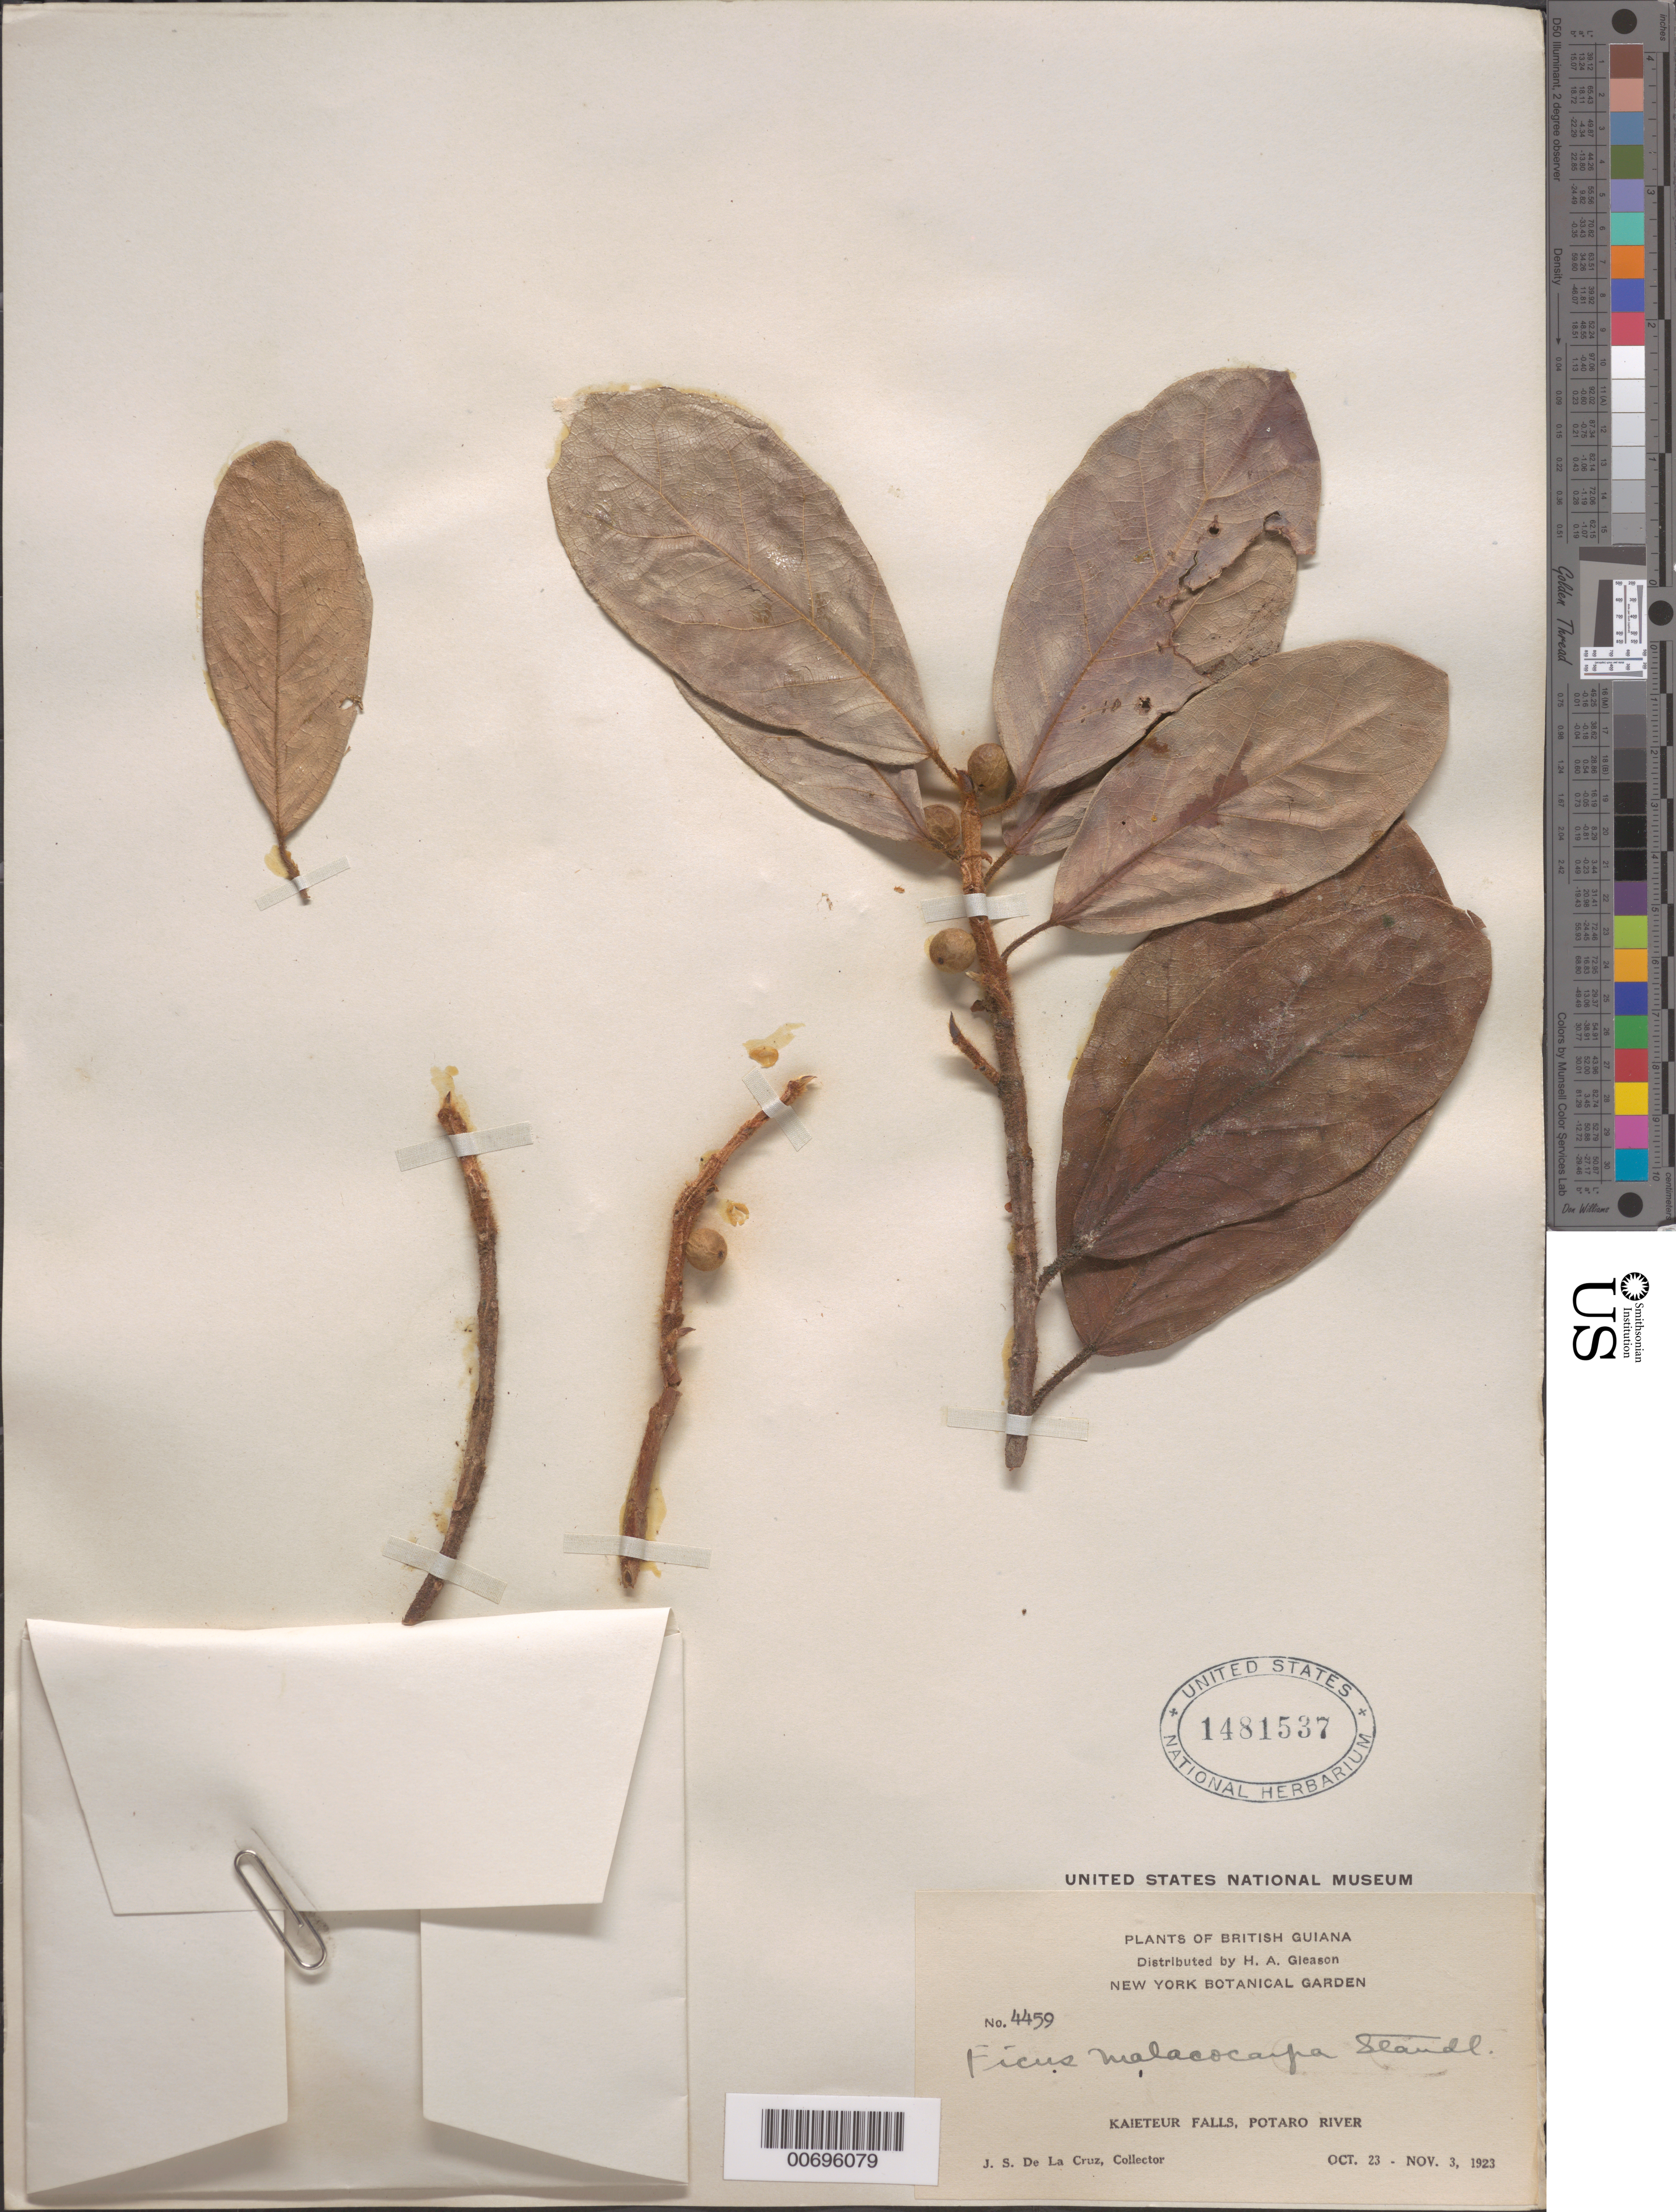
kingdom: Plantae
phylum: Tracheophyta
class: Magnoliopsida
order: Rosales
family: Moraceae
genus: Ficus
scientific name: Ficus malacocarpa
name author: Standl.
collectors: J. S. de la Cruz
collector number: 4459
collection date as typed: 23-Oct-23 to 3-Nov-23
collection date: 1923-10-23/1923-11-03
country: Guyana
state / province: Potaro-Siparuni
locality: Kaieteur Falls, Potaro R.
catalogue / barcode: US 1481537